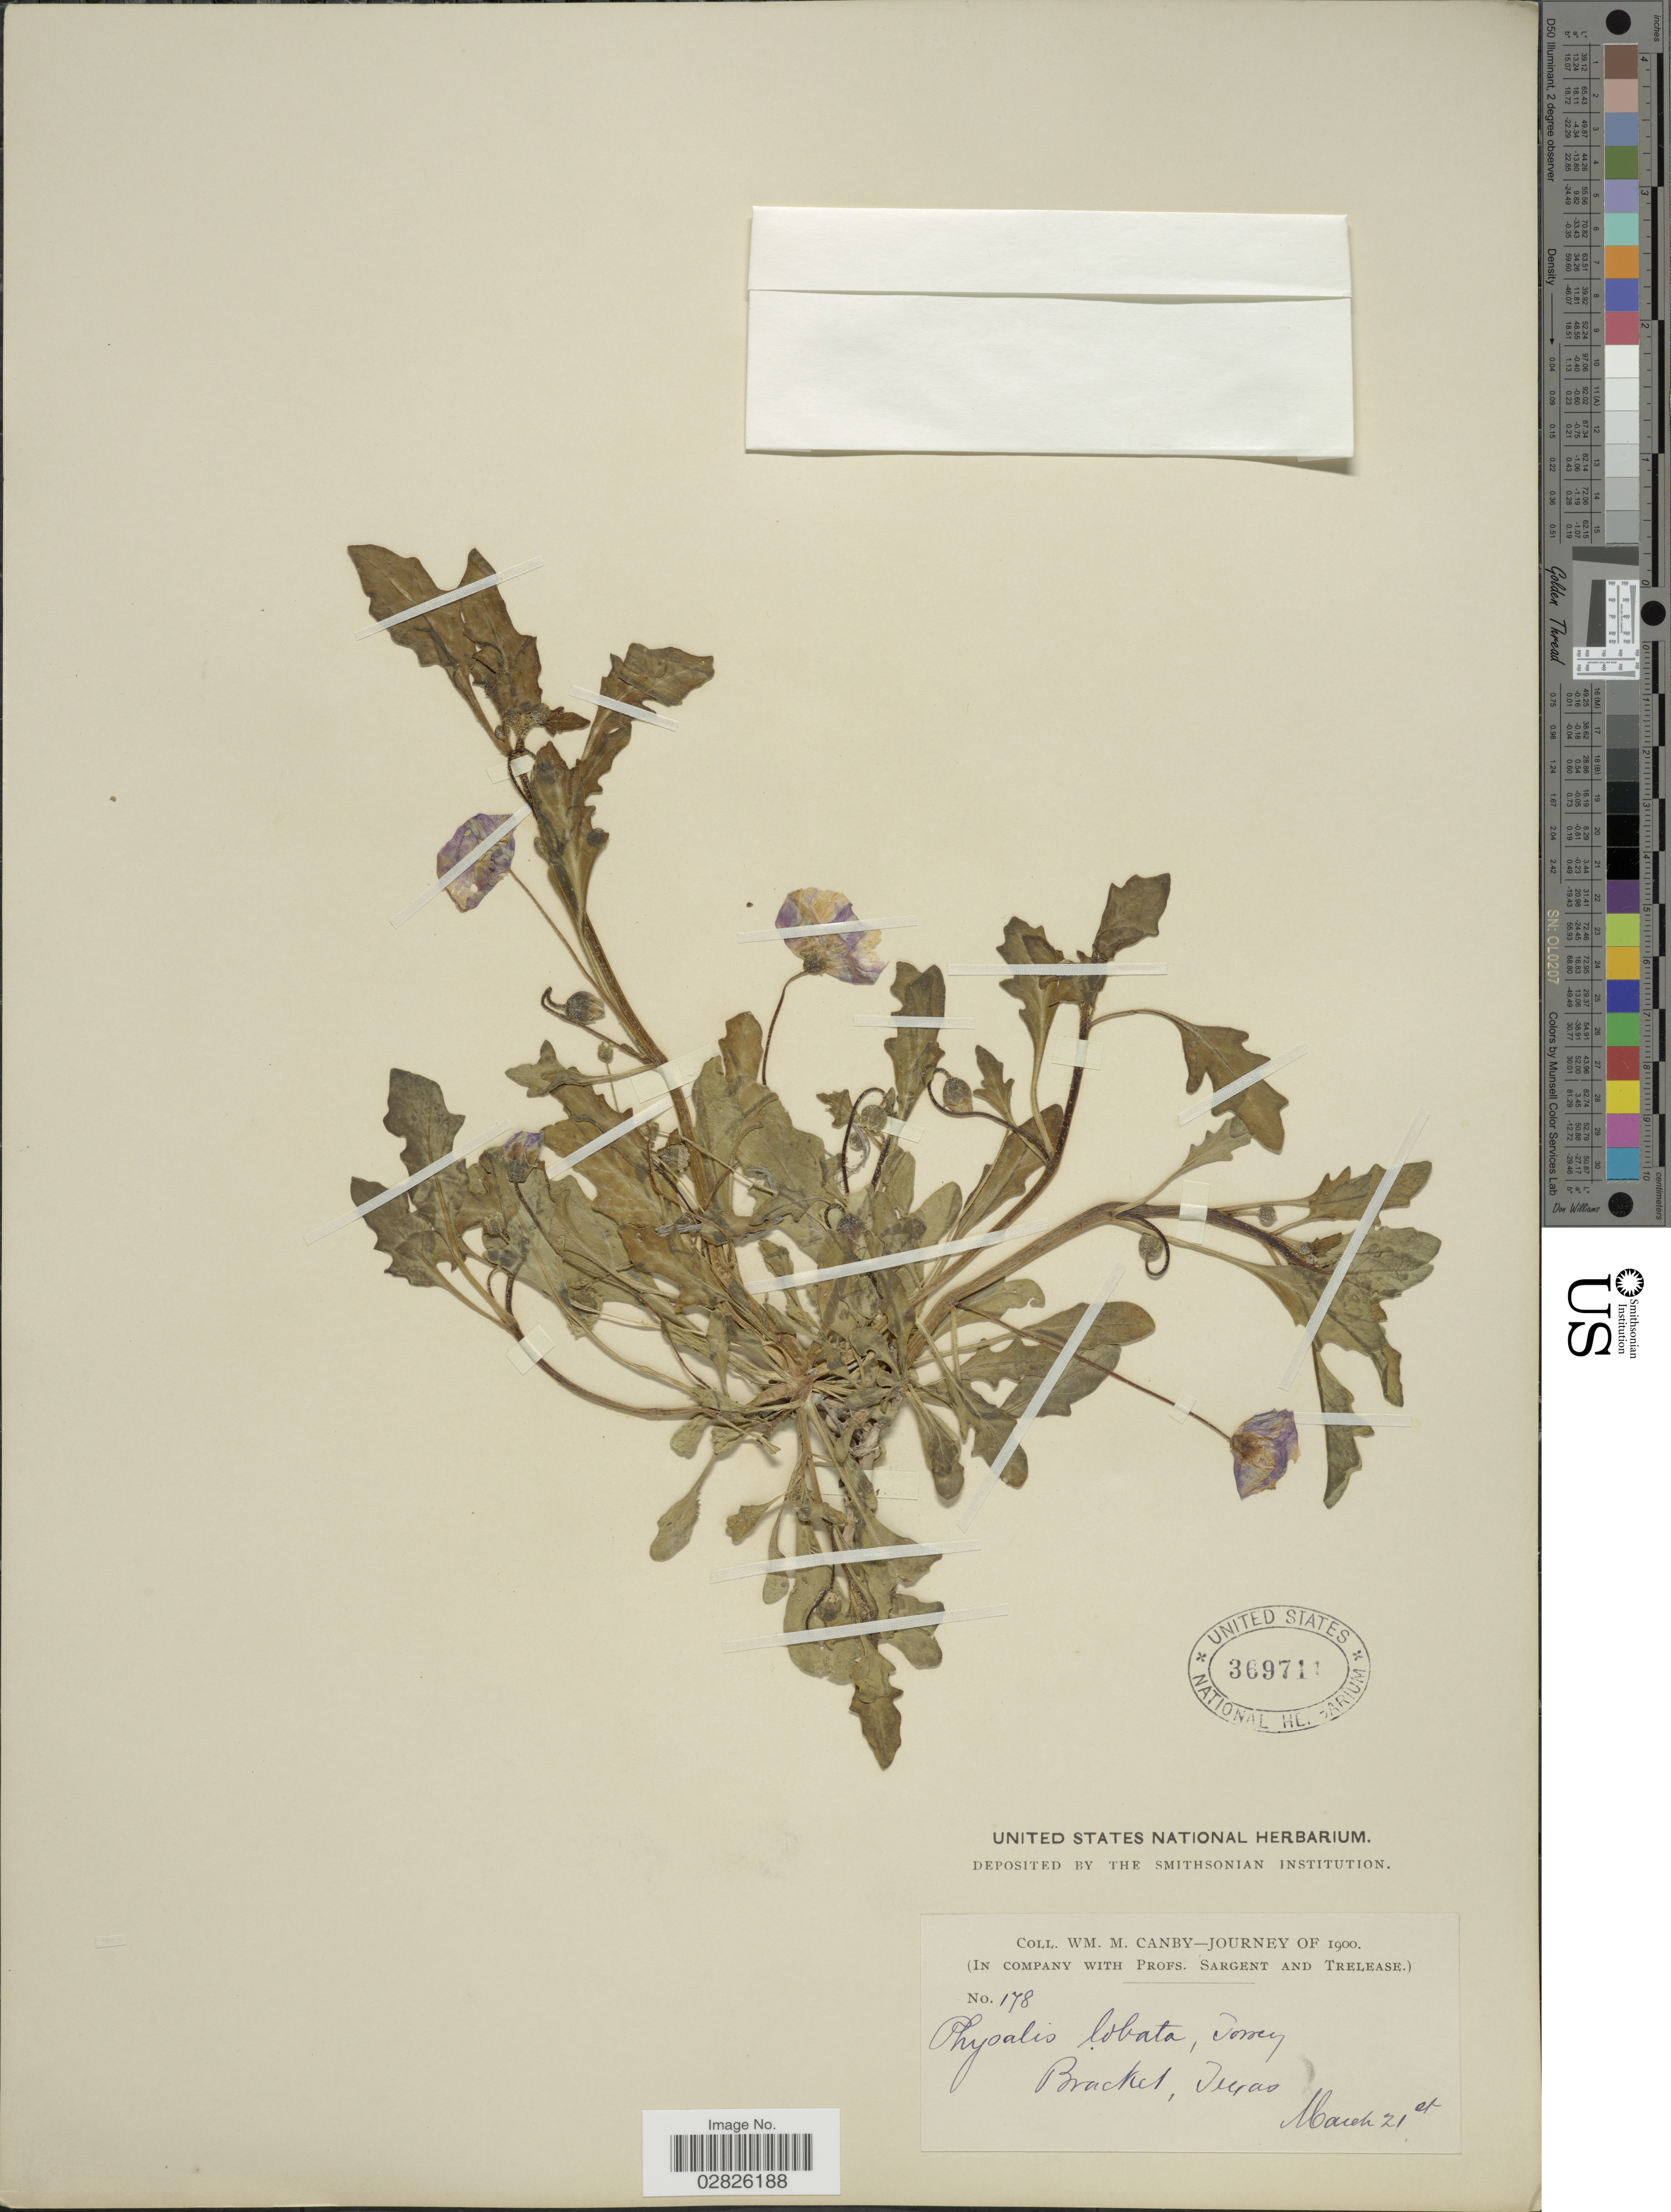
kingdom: Plantae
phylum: Tracheophyta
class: Magnoliopsida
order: Solanales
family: Solanaceae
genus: Quincula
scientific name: Quincula lobata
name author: (Torr.) Raf.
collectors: W. M. Canby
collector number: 178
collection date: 1900-03-21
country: United States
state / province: Texas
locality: Bracket.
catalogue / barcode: US 369711